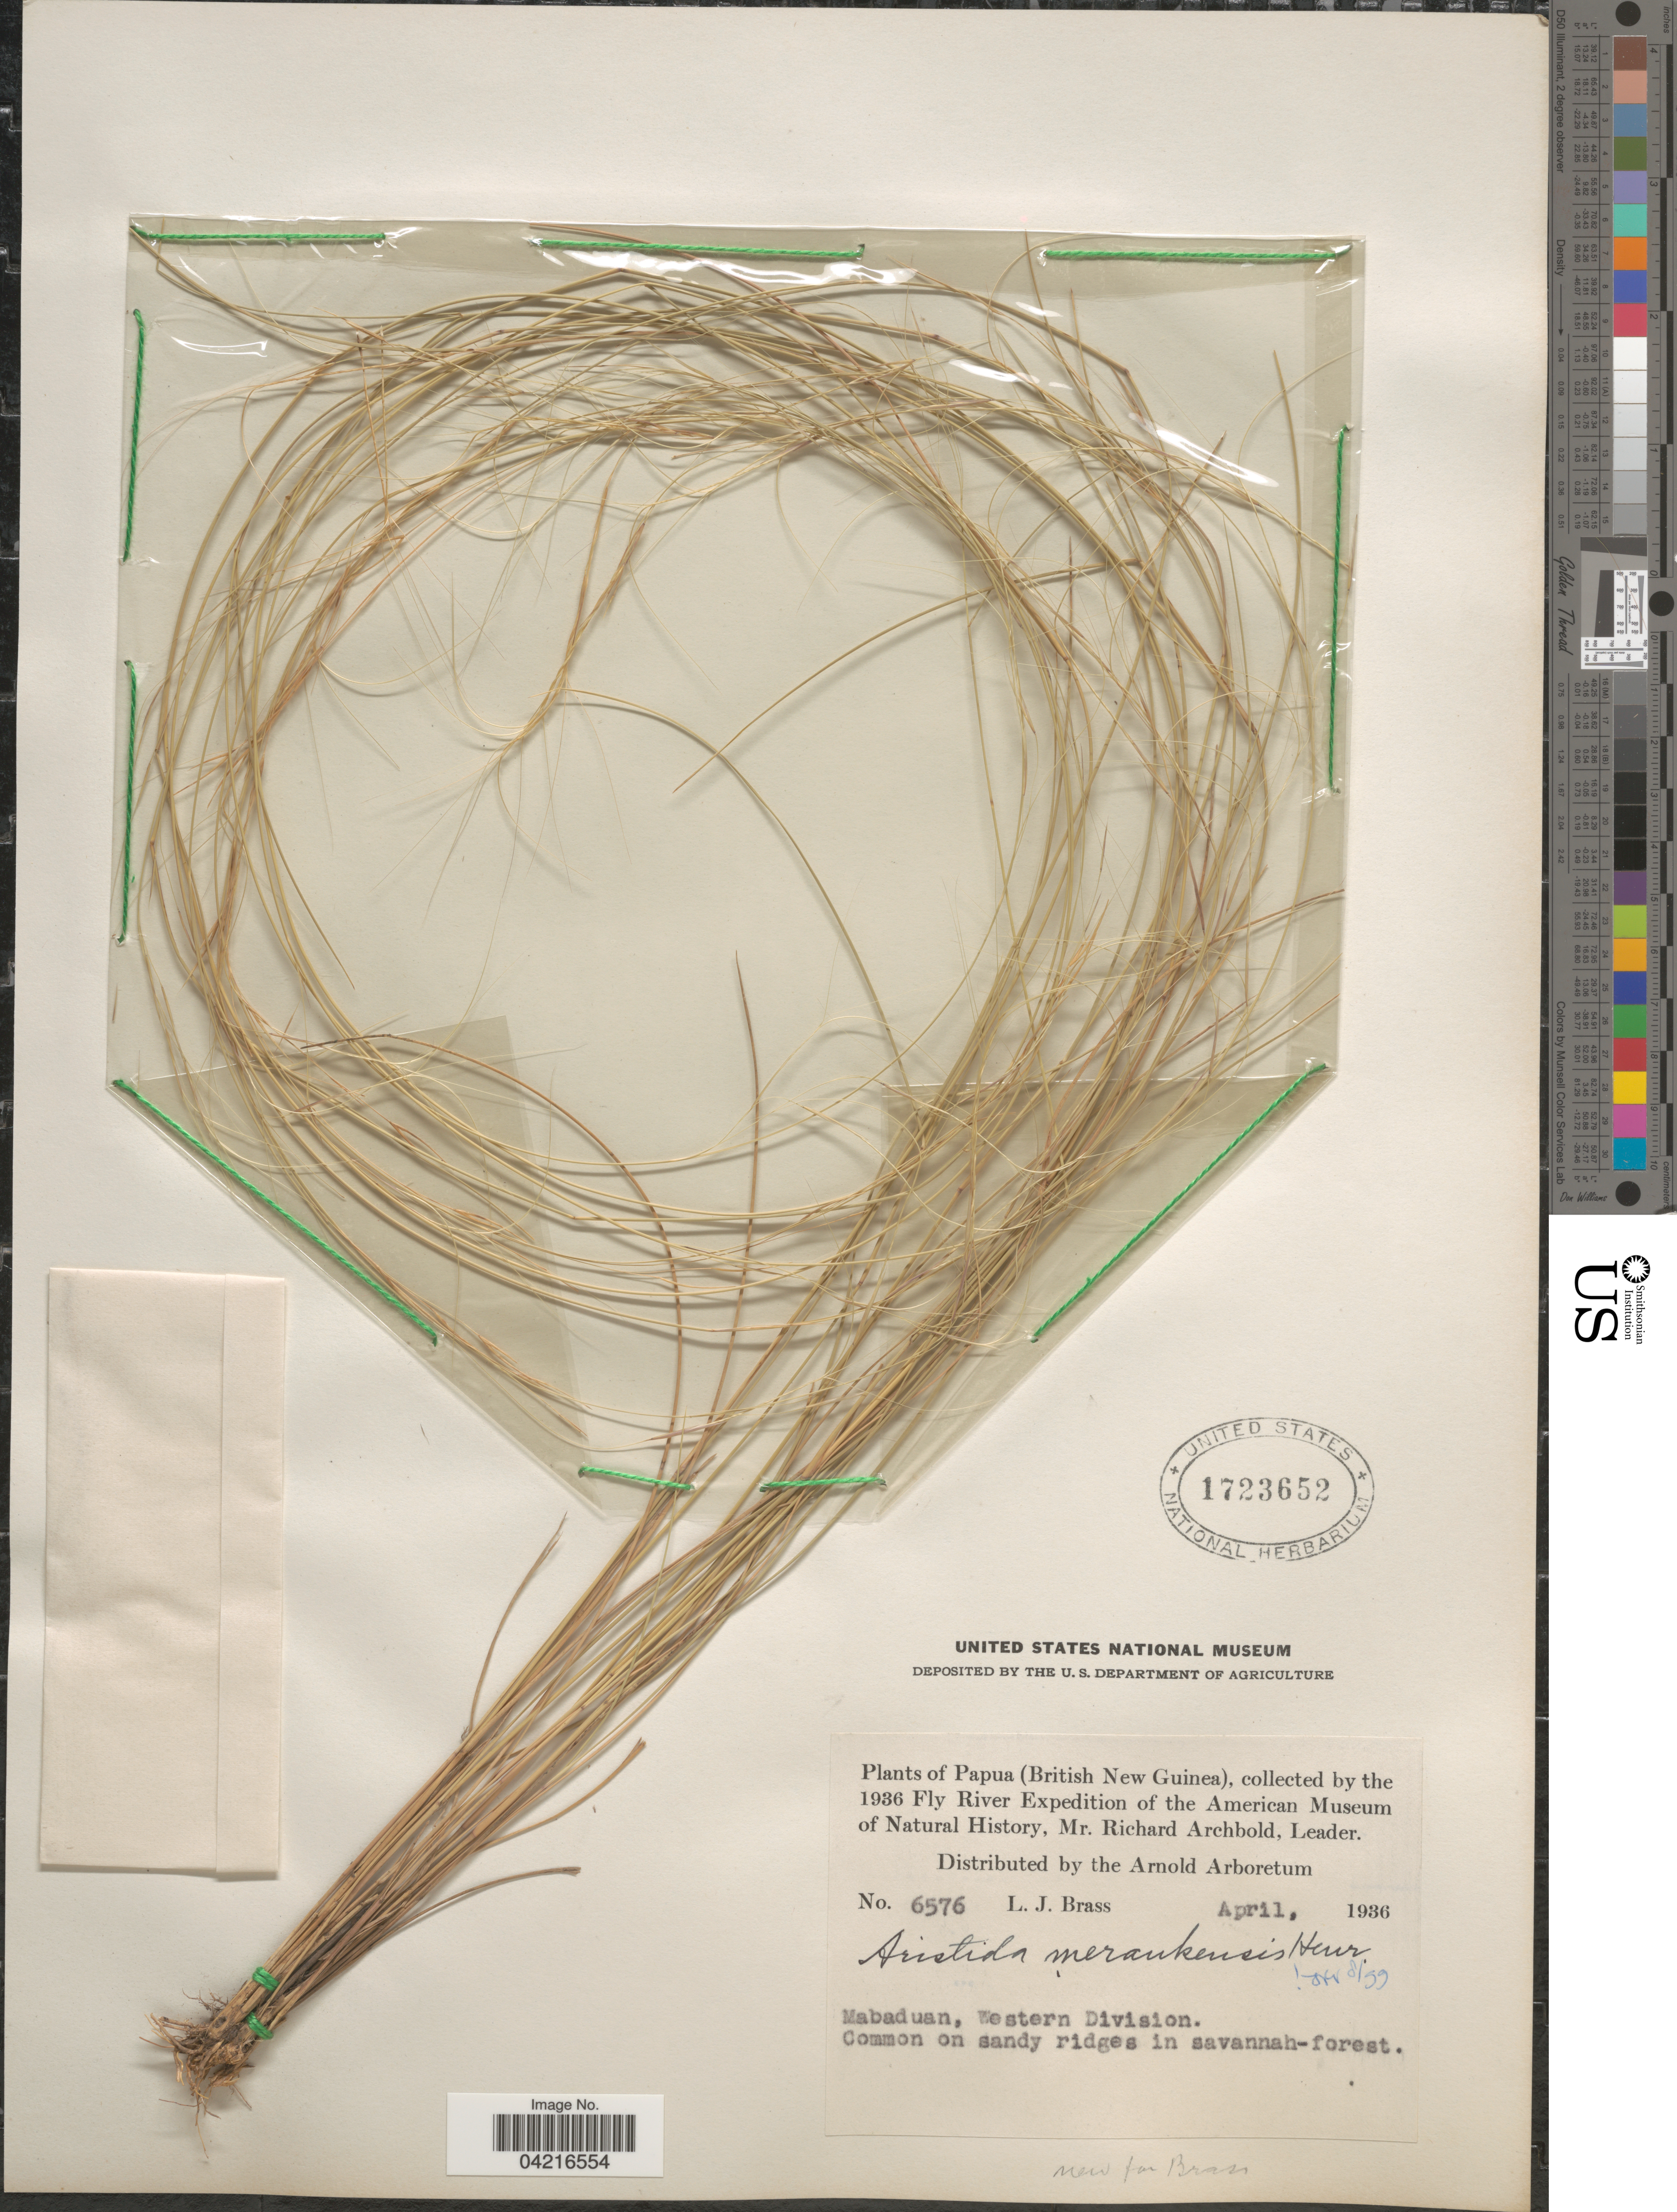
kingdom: Plantae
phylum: Tracheophyta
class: Liliopsida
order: Poales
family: Poaceae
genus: Aristida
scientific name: Aristida meraukensis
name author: Henr.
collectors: L. J. Brass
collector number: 6576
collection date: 1936-04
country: Papua New Guinea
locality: (British New Guinea) The 1936 Fly River Expedition of the American Museum of Natural History. Mabaduan, Western Division.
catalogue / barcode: US 1723652